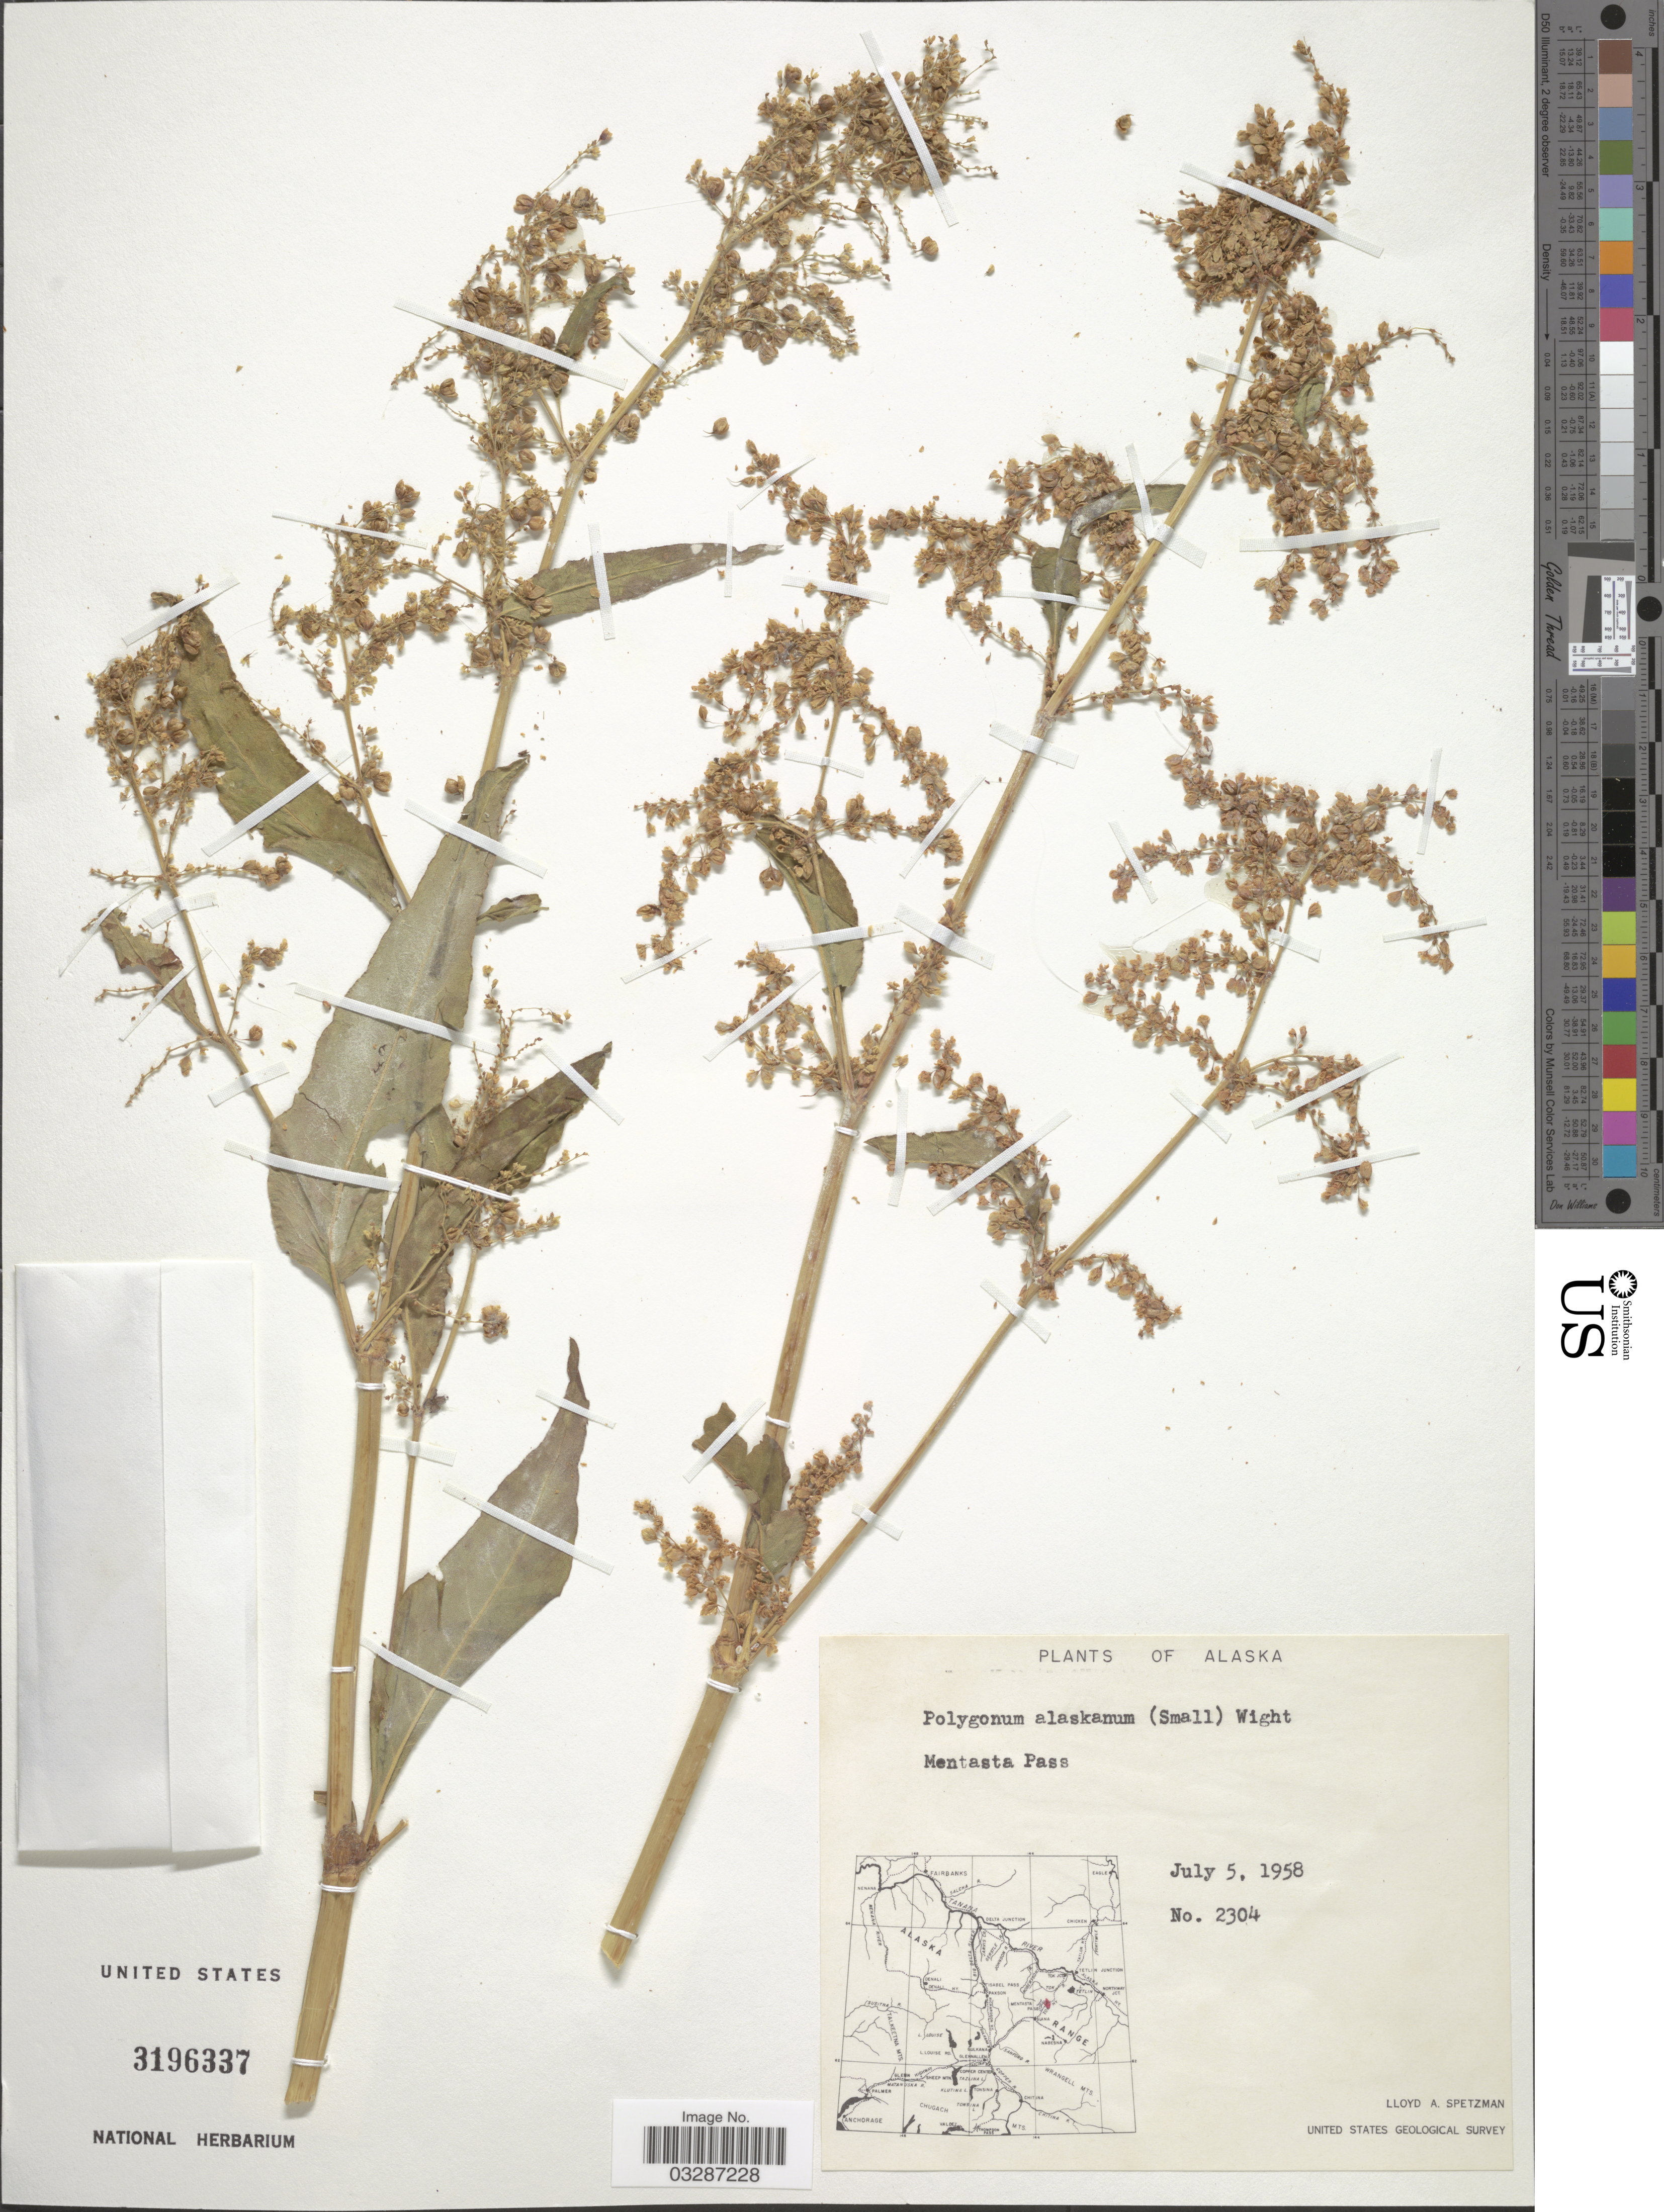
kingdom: Plantae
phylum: Tracheophyta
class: Magnoliopsida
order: Caryophyllales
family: Polygonaceae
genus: Koenigia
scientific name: Koenigia alaskana var. alaskana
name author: (Small) T.M. Schust. & Reveal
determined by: Strong, Mark T., (BOT), Smithsonian Institution - National Museum of Natural History (UNITED STATES)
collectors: L. Spetzman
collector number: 2304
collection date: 1958-07-05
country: United States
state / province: Alaska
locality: Mentasta Pass.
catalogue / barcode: US 3196337